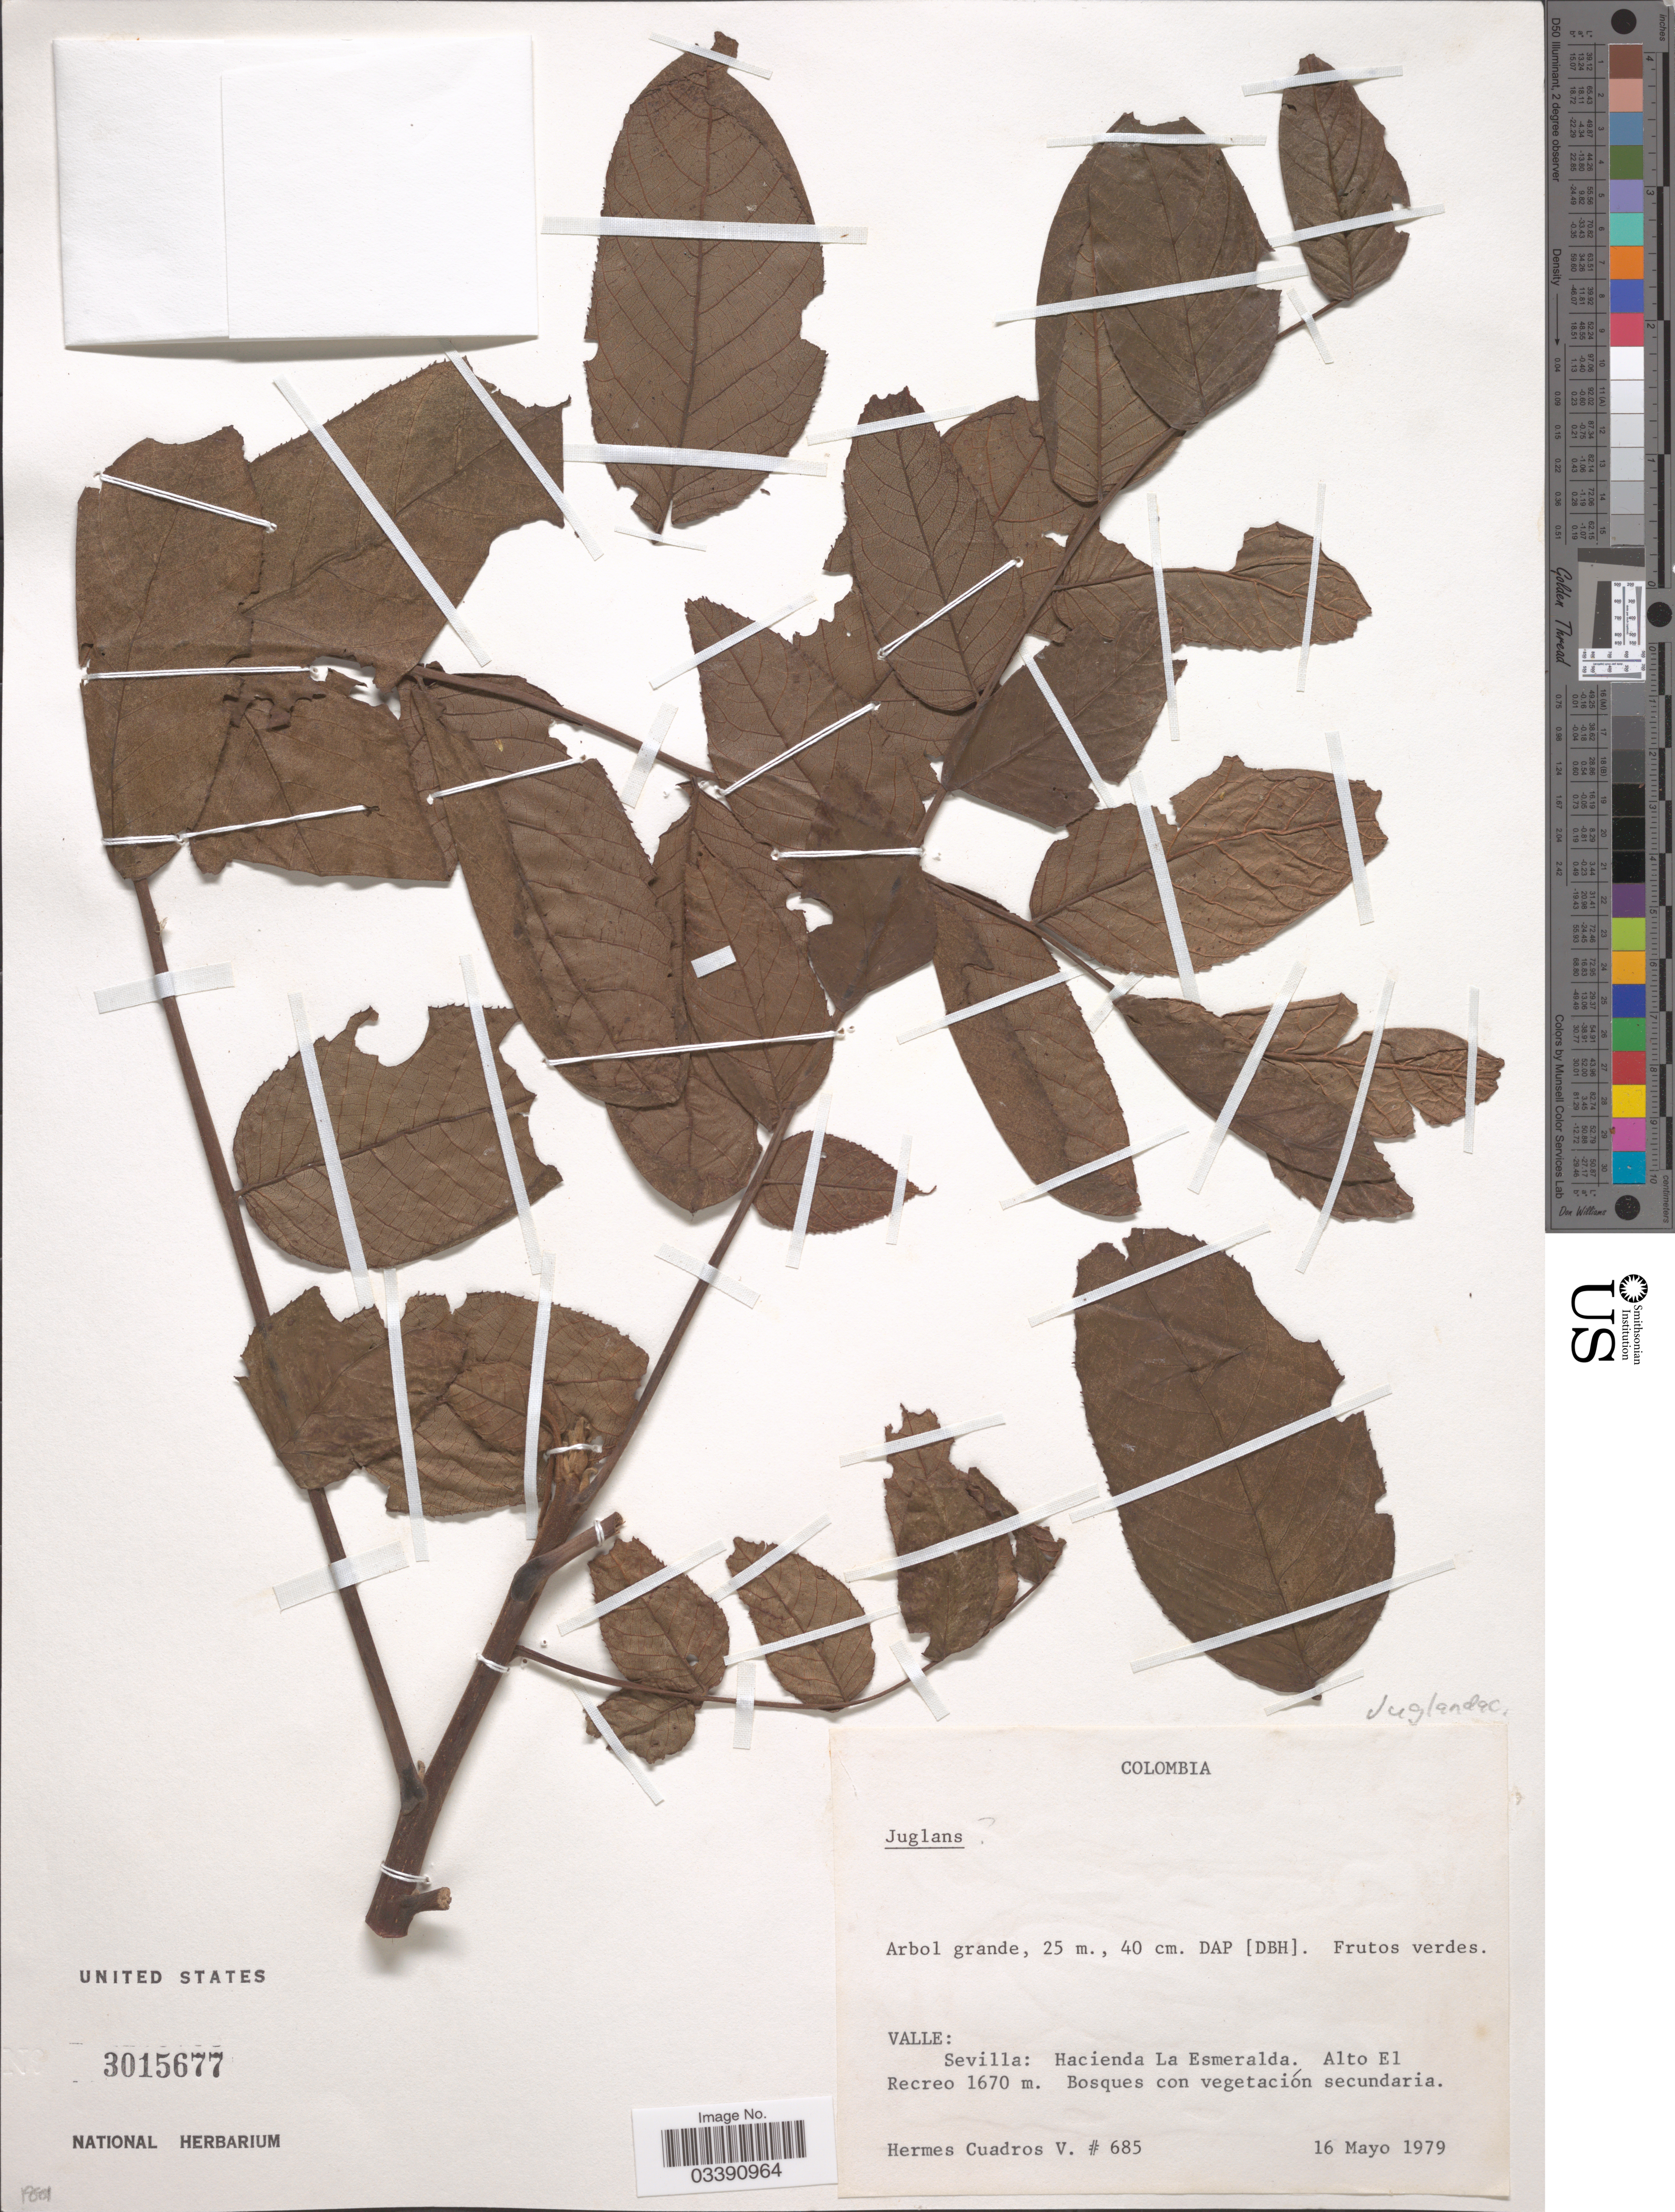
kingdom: Plantae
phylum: Tracheophyta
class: Magnoliopsida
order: Fagales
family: Juglandaceae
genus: Juglans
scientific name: Juglans sp.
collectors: H. Cuadros V.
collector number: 685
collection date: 1979-05-16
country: Colombia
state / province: Valle del Cauca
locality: Valle: Sevilla: Hacienda La Esmeralda. Alto El Recreo.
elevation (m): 1670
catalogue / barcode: US 3015677